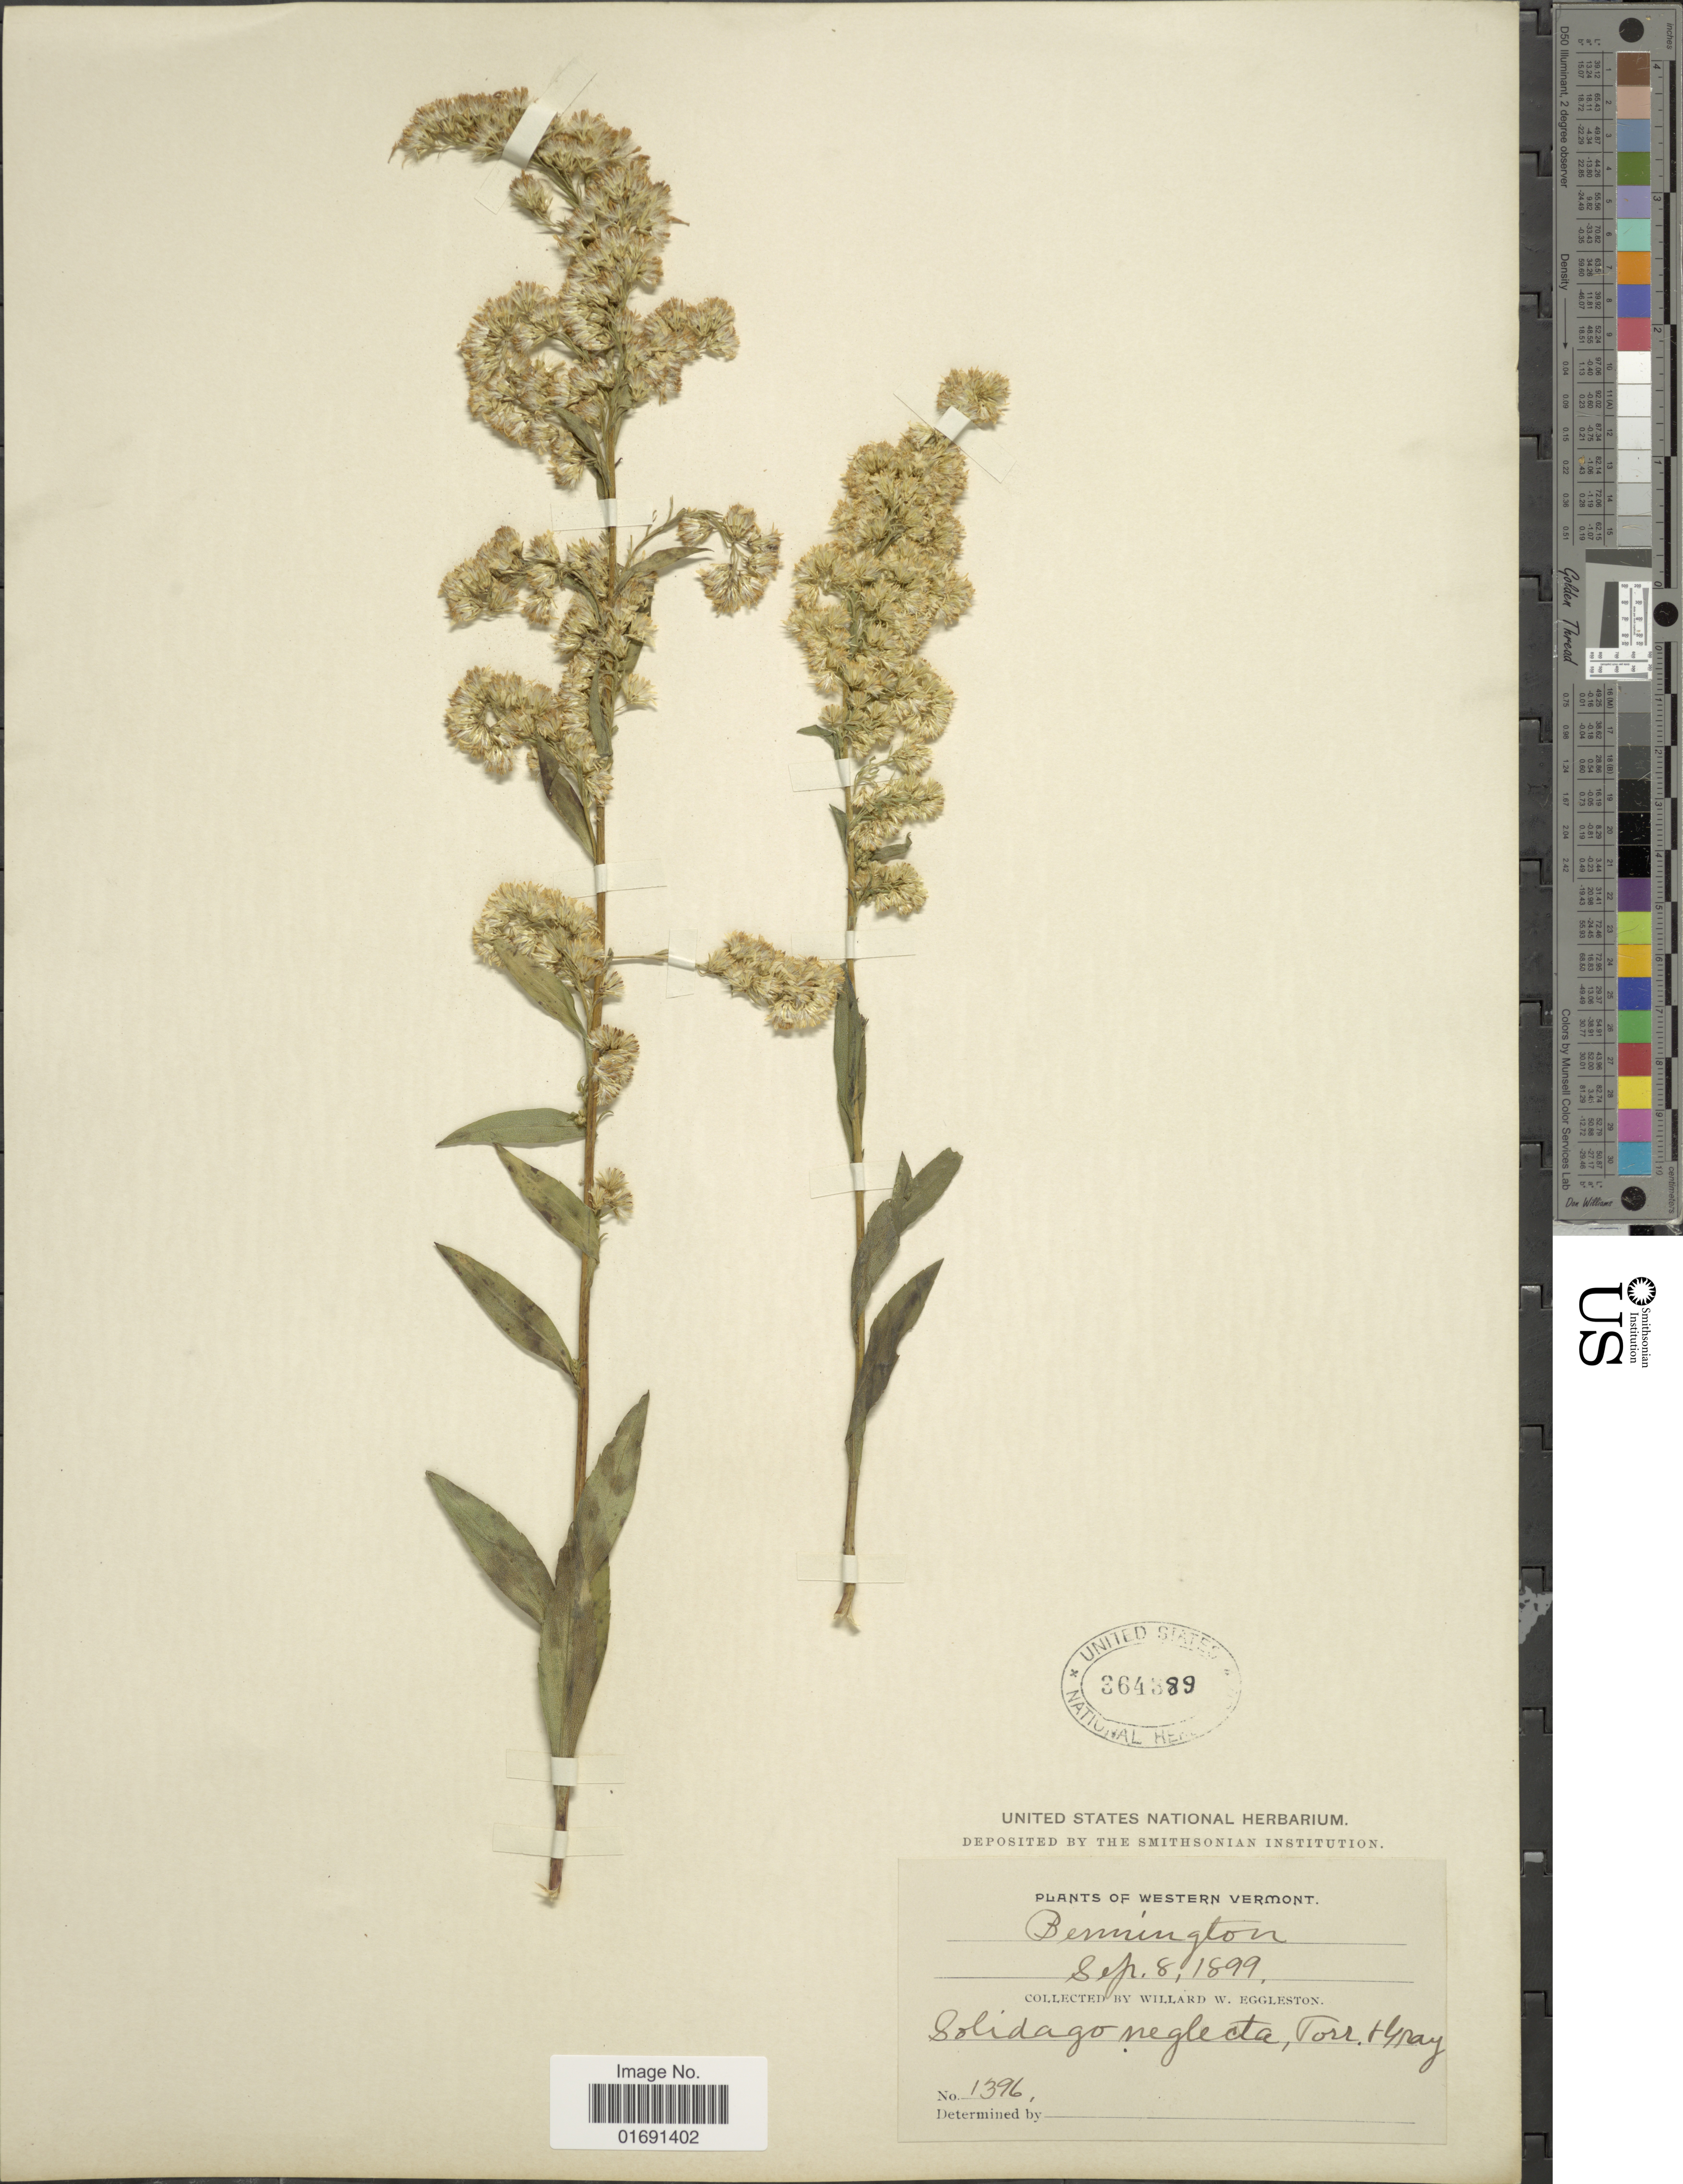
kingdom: Plantae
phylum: Tracheophyta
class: Magnoliopsida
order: Asterales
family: Asteraceae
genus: Solidago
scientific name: Solidago uniligulata var. neglecta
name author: Fernald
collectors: W. W. Eggleston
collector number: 1396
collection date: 1899-09-08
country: United States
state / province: Vermont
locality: Western Vermont, Bermington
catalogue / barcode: US 364389